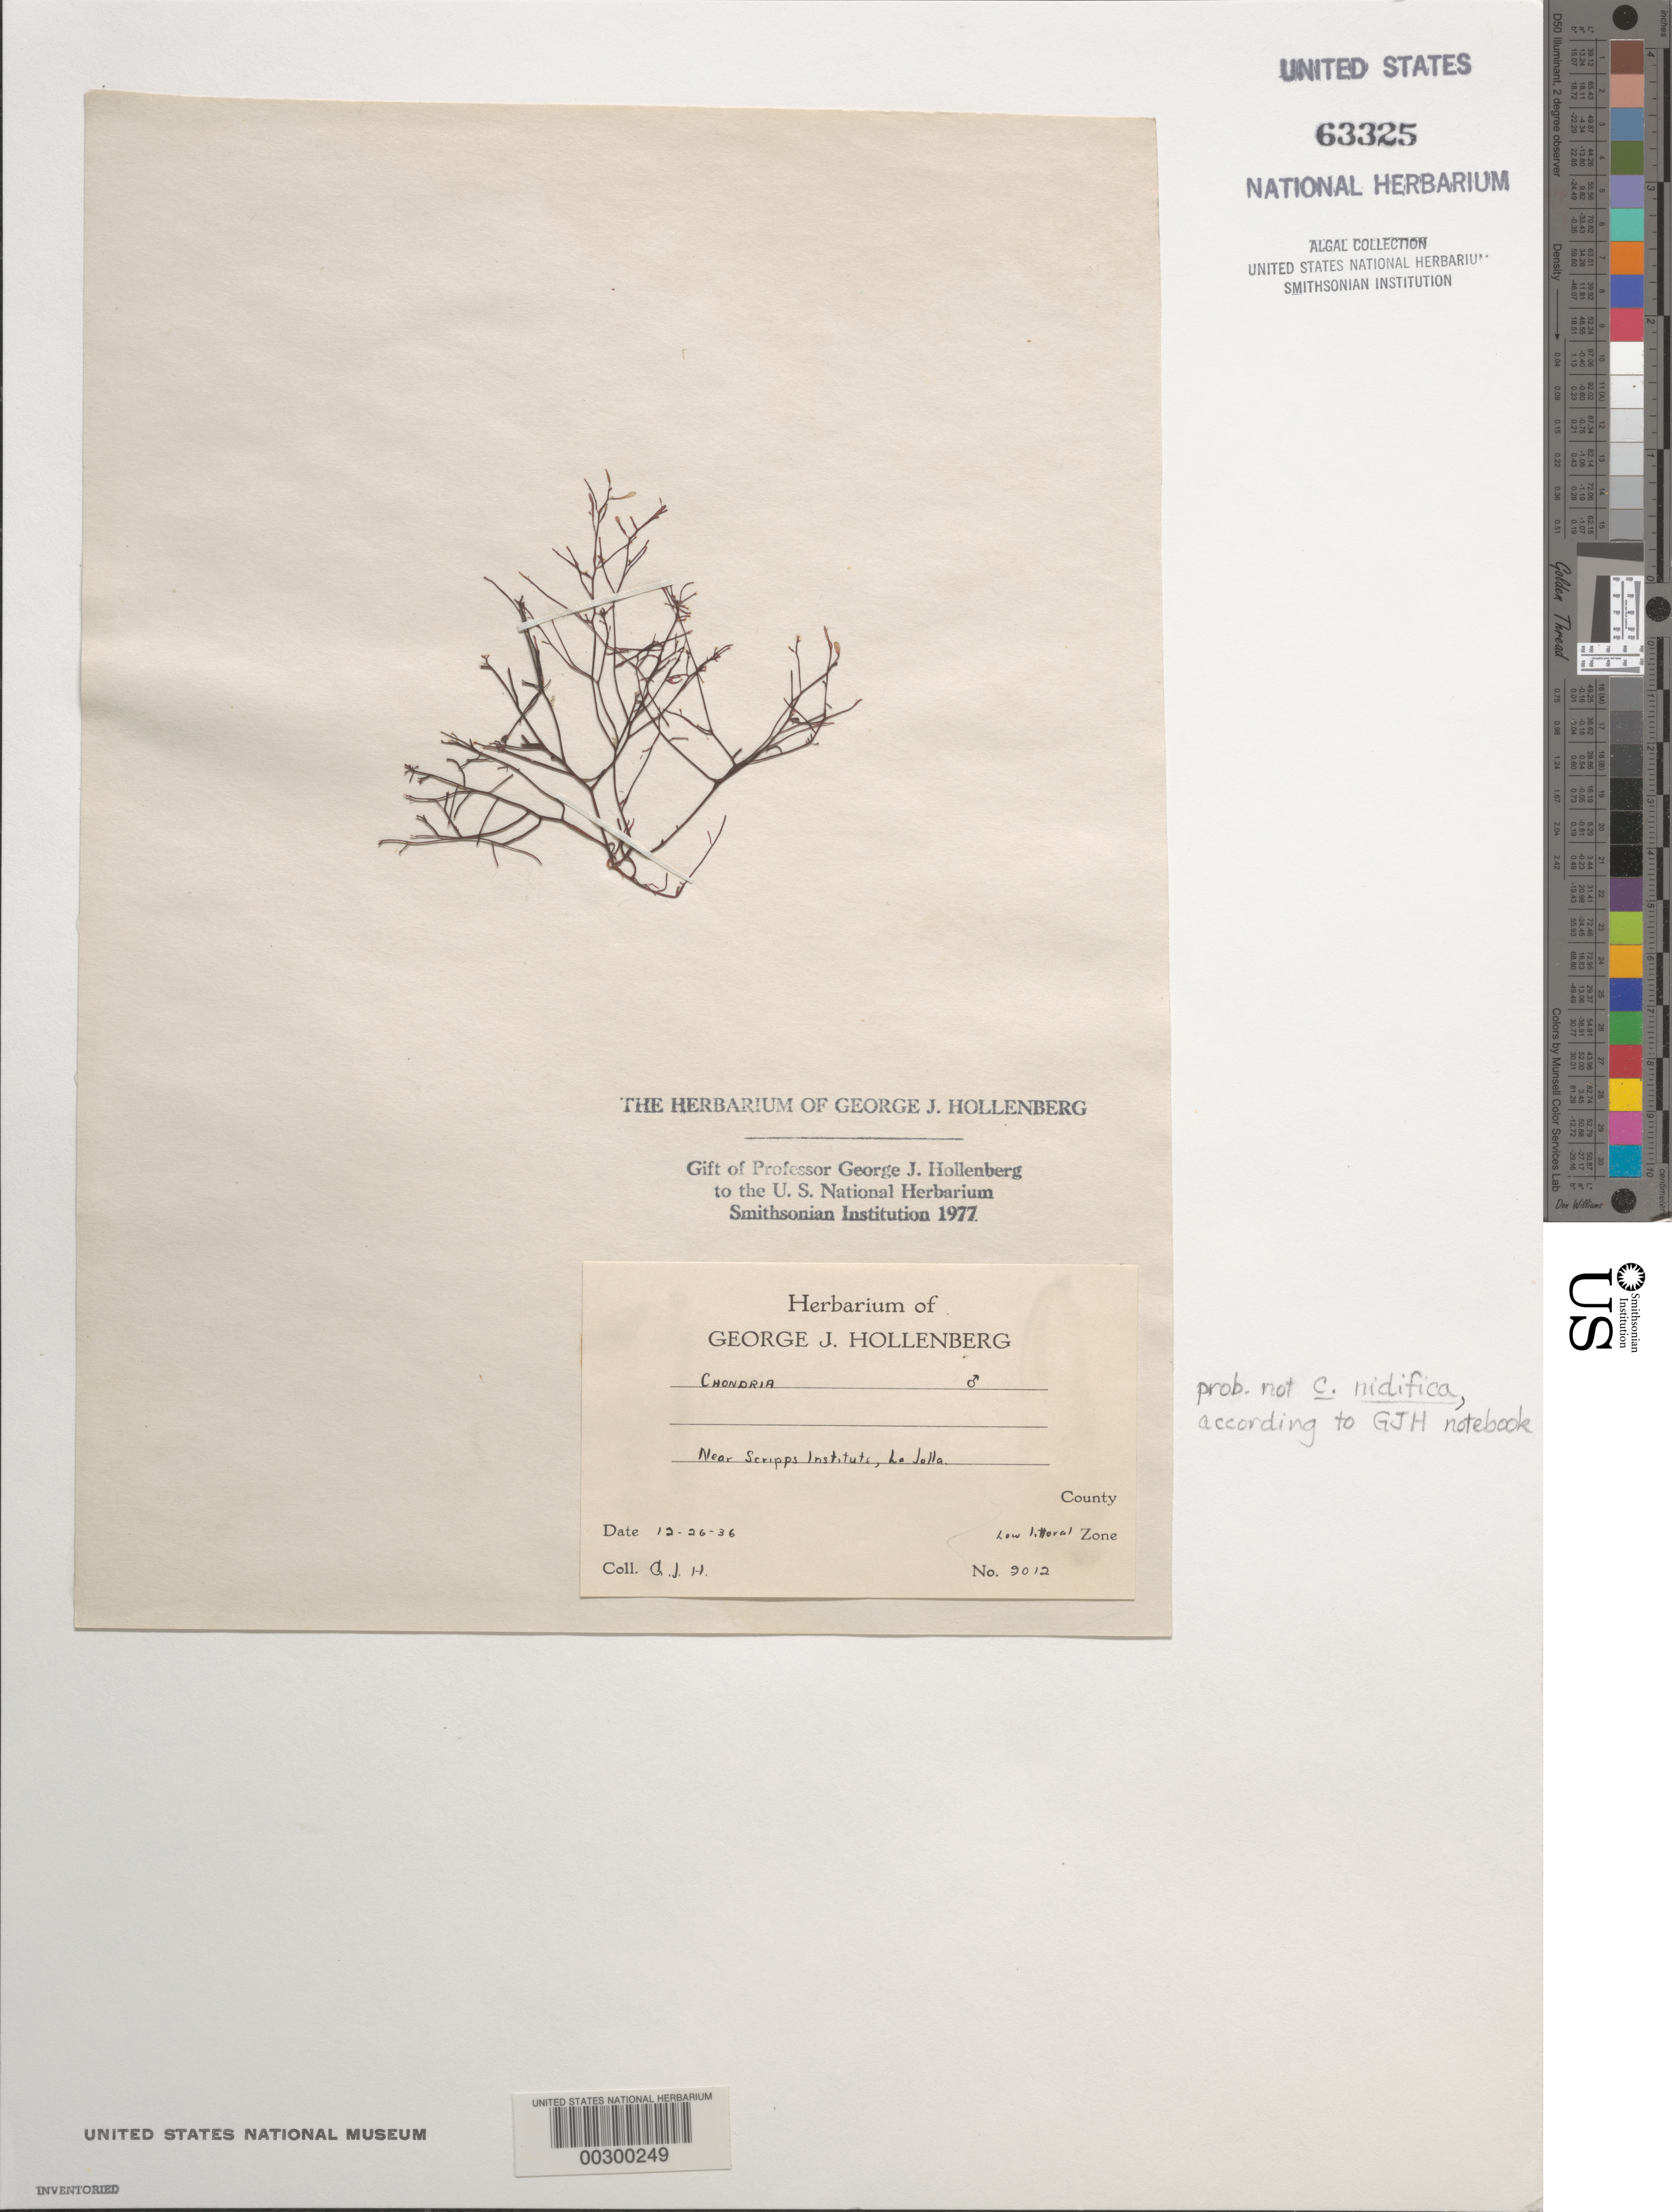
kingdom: Plantae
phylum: Rhodophyta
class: Florideophyceae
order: Ceramiales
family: Rhodomelaceae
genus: Chondria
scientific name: Chondria sp.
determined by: Hollenberg, George J.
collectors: G. Hollenberg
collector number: GJH 2012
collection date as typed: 26 Dec 1936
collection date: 1936-12-26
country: United States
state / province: California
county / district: San Diego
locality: La Jolla, near Scripps Institution of Oceanography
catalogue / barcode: US 63325